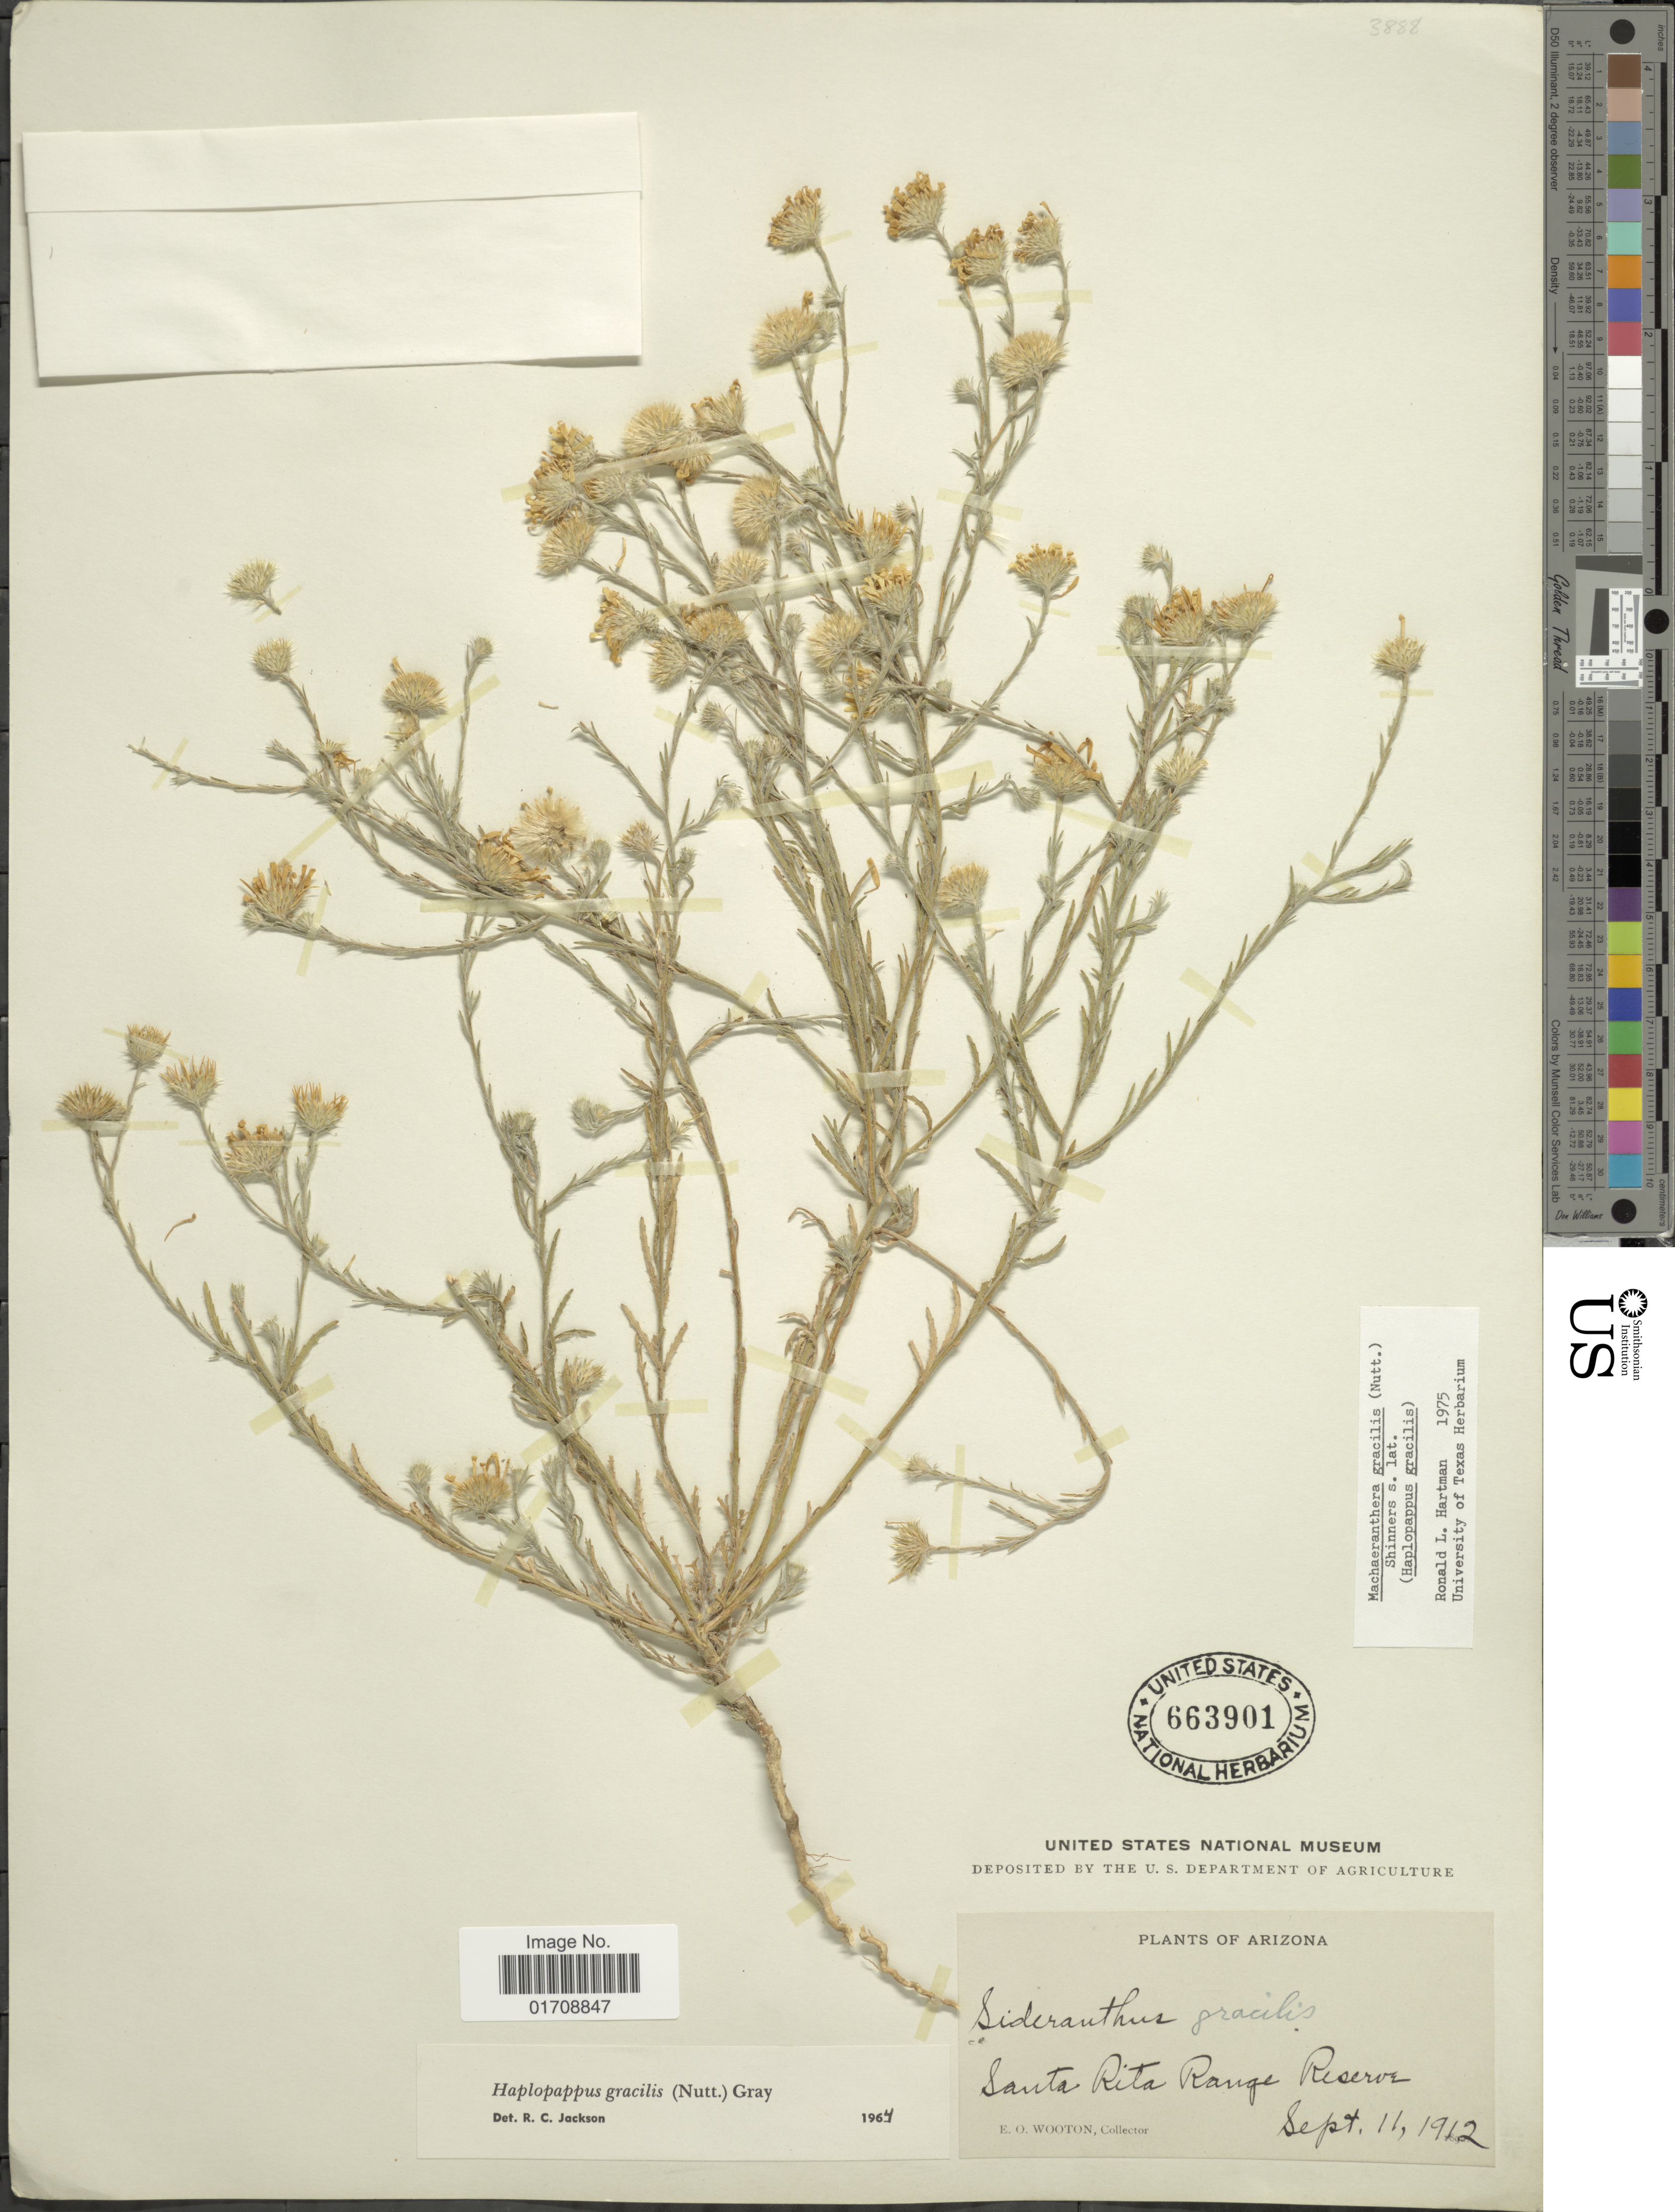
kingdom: Plantae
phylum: Tracheophyta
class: Magnoliopsida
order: Asterales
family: Asteraceae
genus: Machaeranthera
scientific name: Machaeranthera gracilis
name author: (Nutt.) Shinners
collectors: E. O. Wooton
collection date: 1912-09-11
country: United States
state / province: Arizona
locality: Santa Rita Range Reserve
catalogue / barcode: US 663901